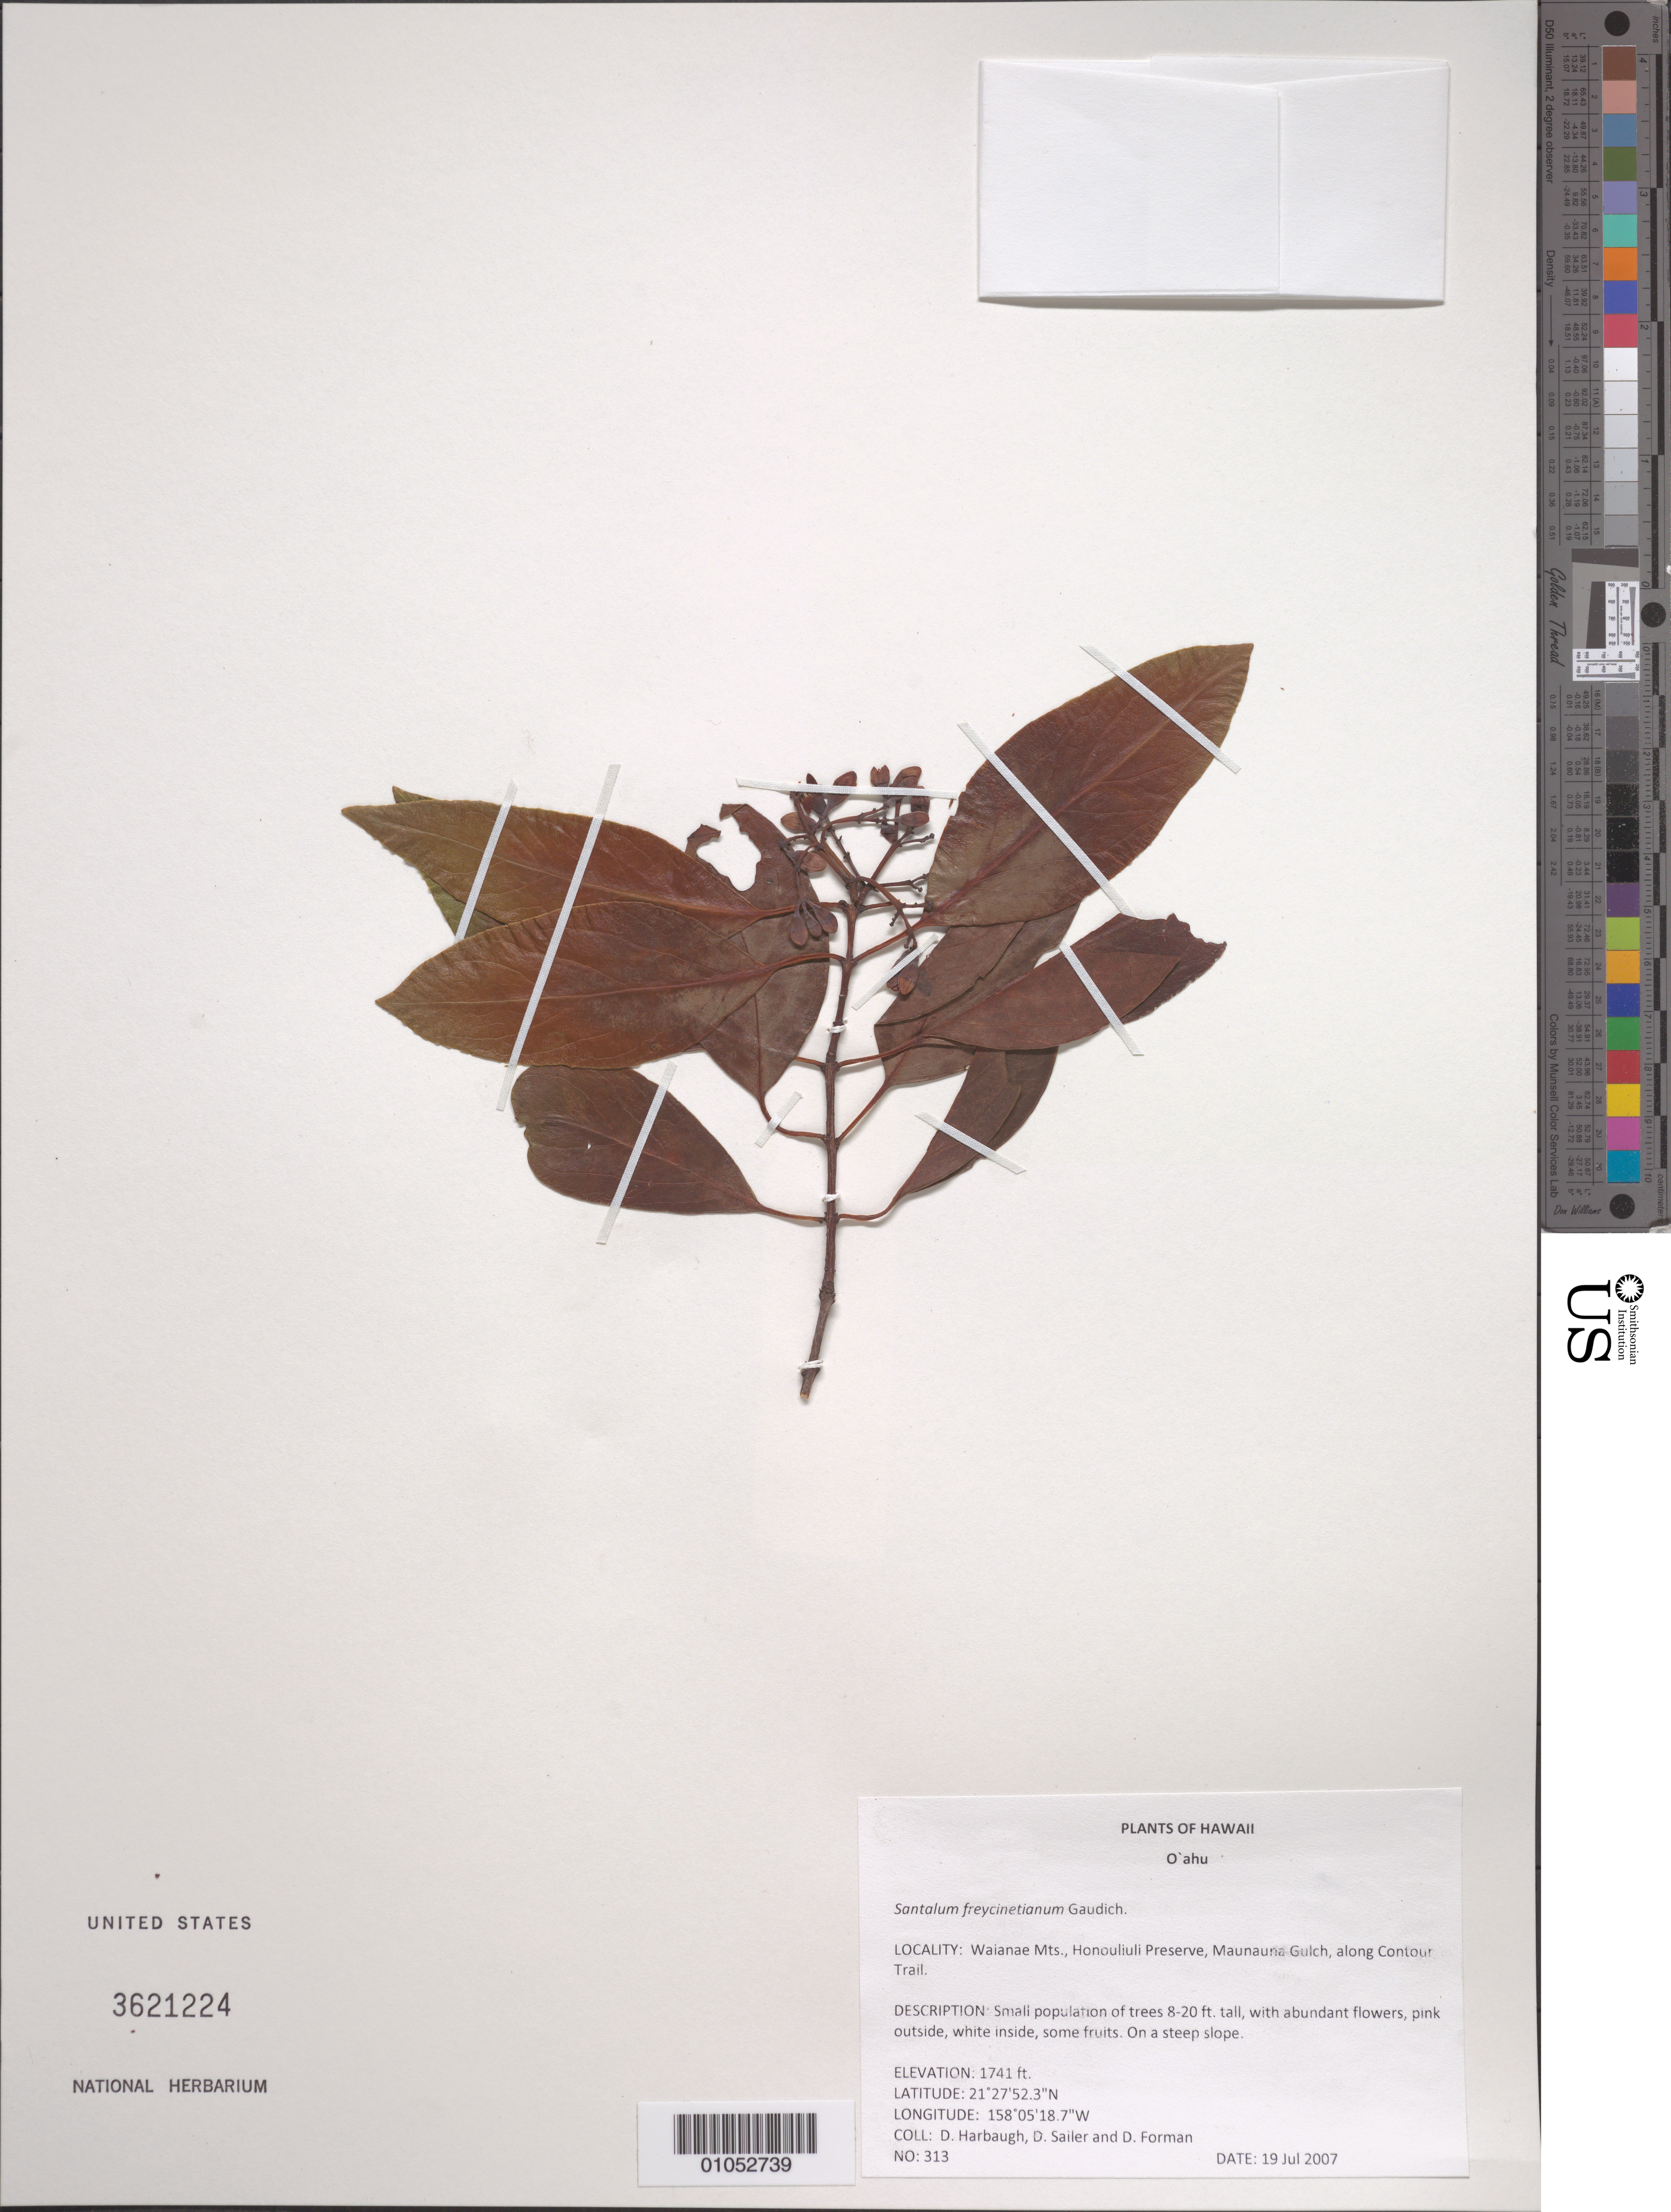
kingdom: Plantae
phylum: Tracheophyta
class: Magnoliopsida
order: Santalales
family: Santalaceae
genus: Santalum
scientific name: Santalum freycinetianum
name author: Gaudich.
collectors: D. Harbaugh, D. Sailer & D. Forman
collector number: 313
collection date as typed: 19 Jul 2007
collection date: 2007-07-19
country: United States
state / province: Hawaii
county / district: Honolulu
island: Oahu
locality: Waianae Mts., Honouliuli Preserve, Maunauna Gulch, along Contour Trail.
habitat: On slope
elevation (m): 531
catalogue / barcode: US 3621224